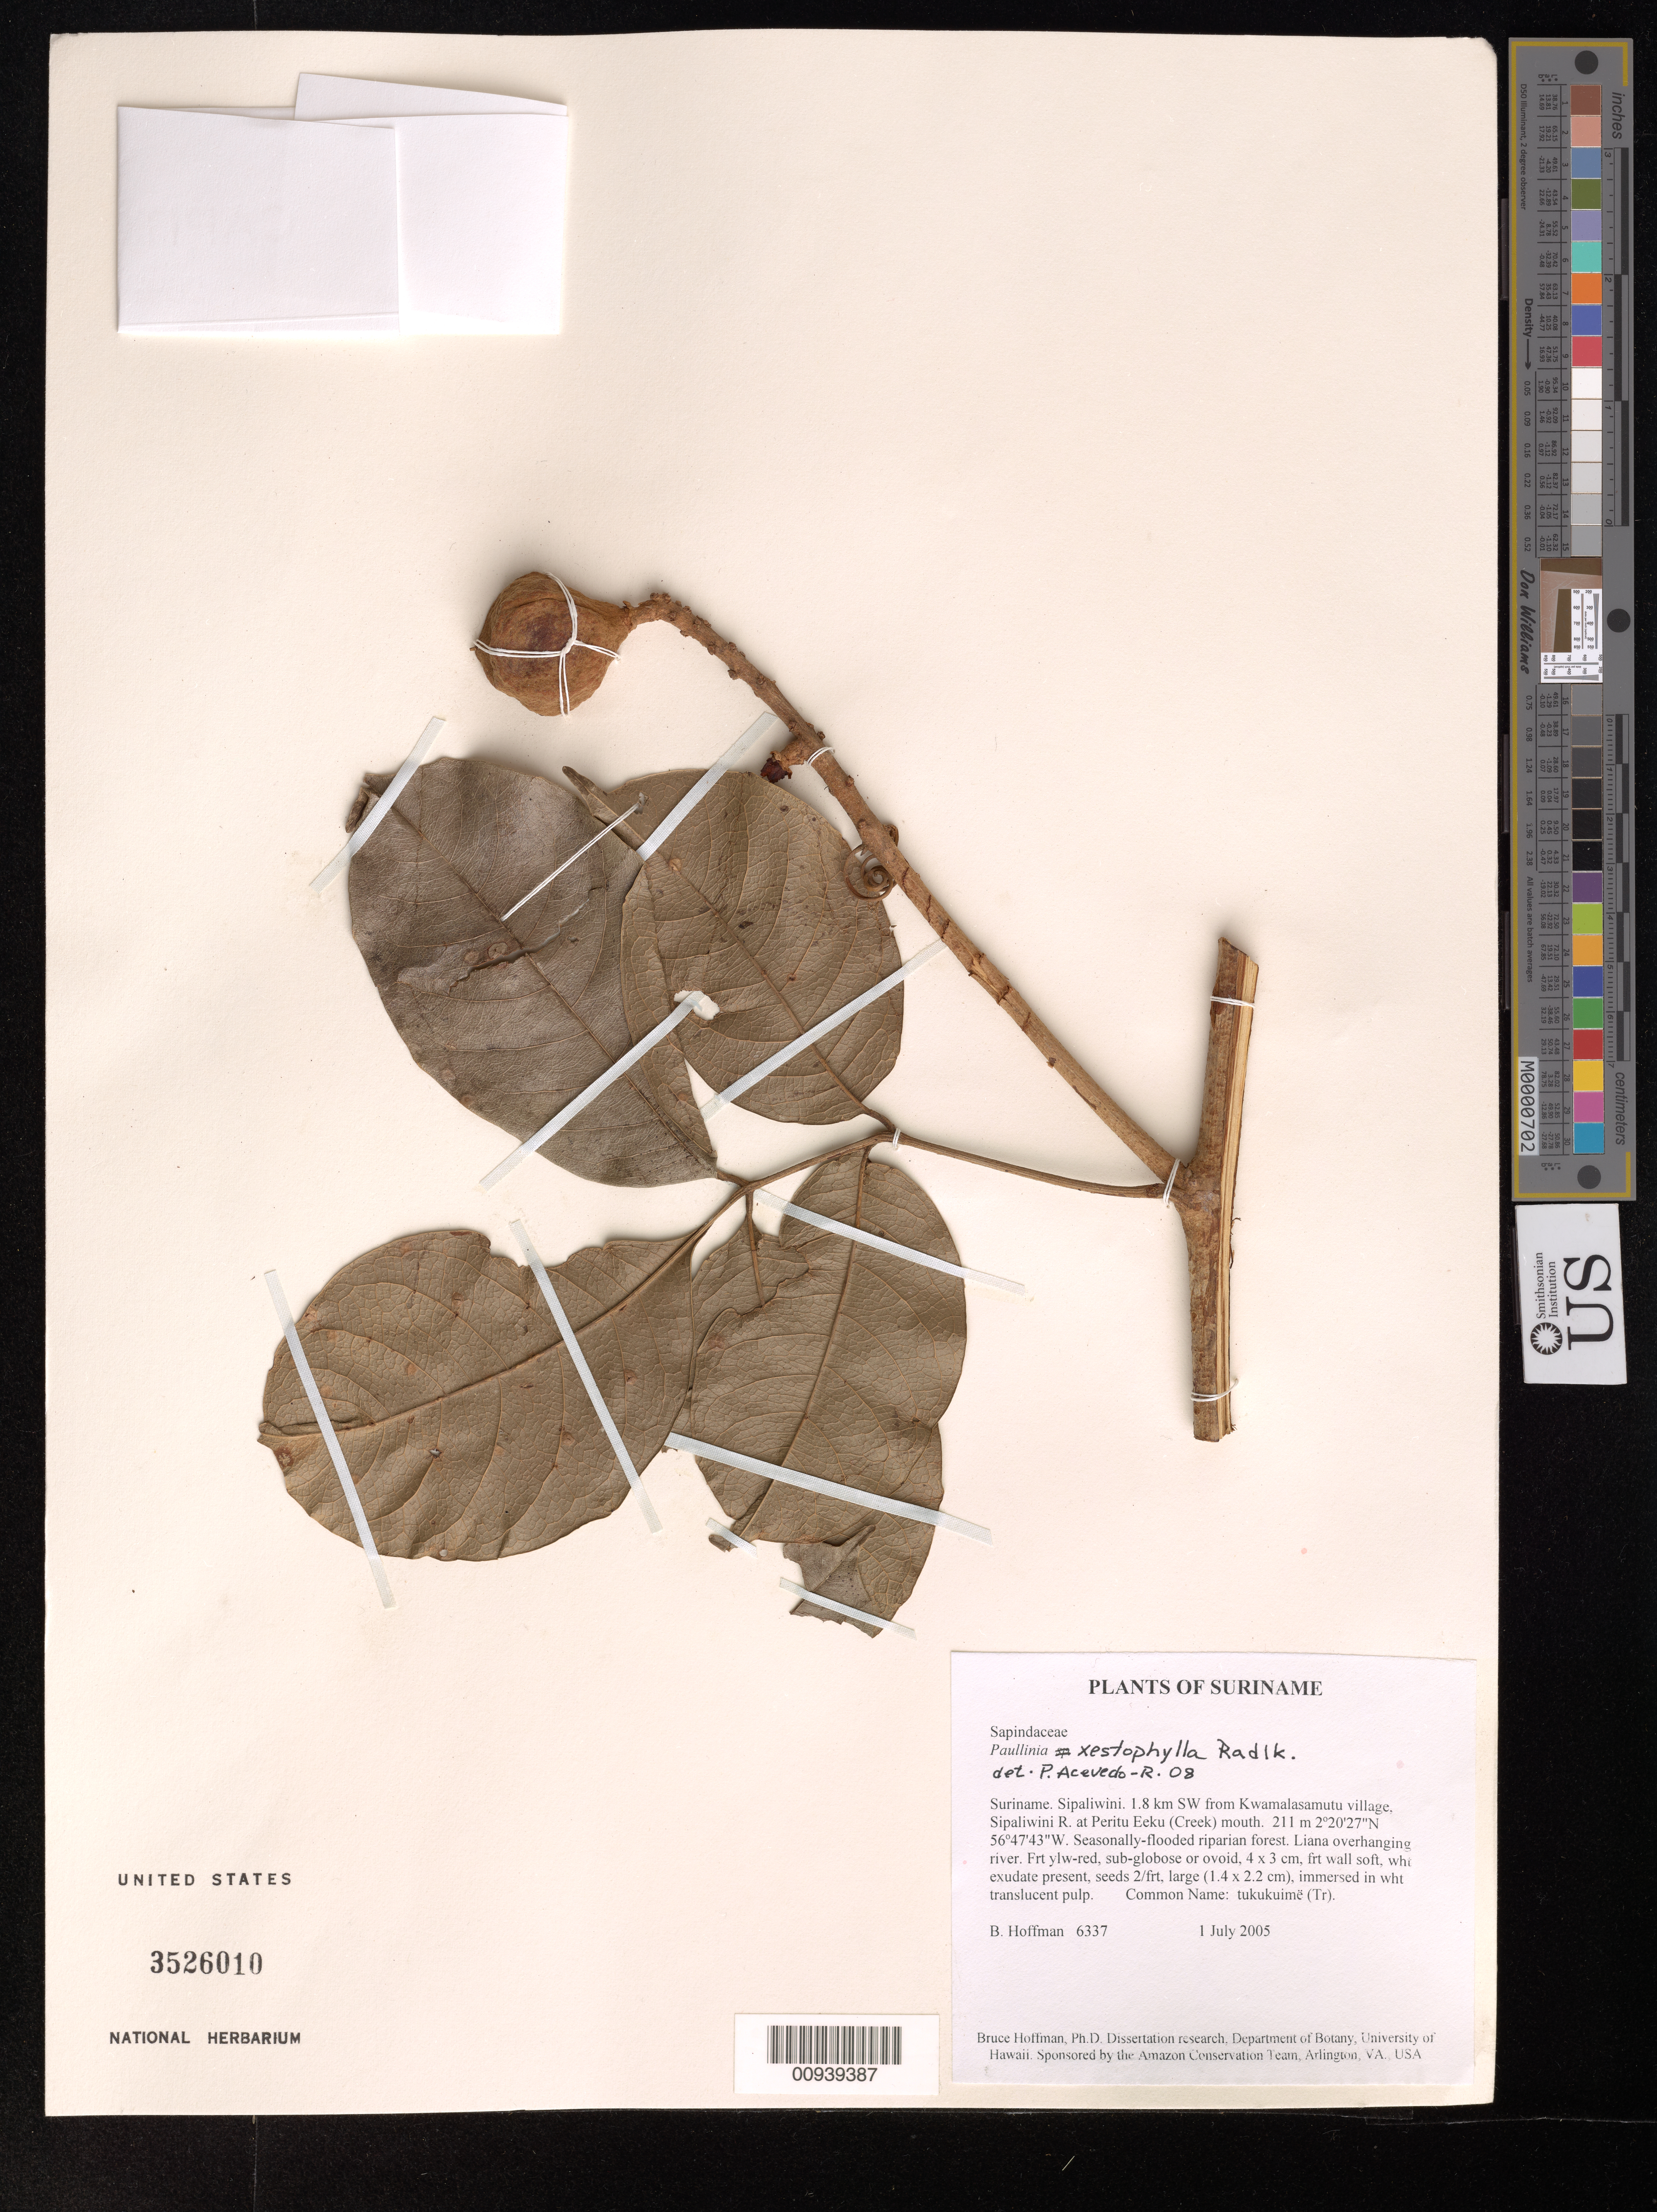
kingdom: Plantae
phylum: Tracheophyta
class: Magnoliopsida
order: Sapindales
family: Sapindaceae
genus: Paullinia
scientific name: Paullinia xestophylla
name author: Radlk.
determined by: Acevedo-Rodríguez, P., (BOT), Smithsonian Institution - National Museum of Natural History (UNITED STATES)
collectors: B. Hoffman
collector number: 6337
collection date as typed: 1 July 2005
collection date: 2005-07-01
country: Suriname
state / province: Sipaliwini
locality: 1.8 km SW from Kwamalasamutu village, Sipaliwini R. at Peritu Eeku (Creek) mouth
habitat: Seasonally-flooded riparian forest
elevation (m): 211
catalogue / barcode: US 3526010